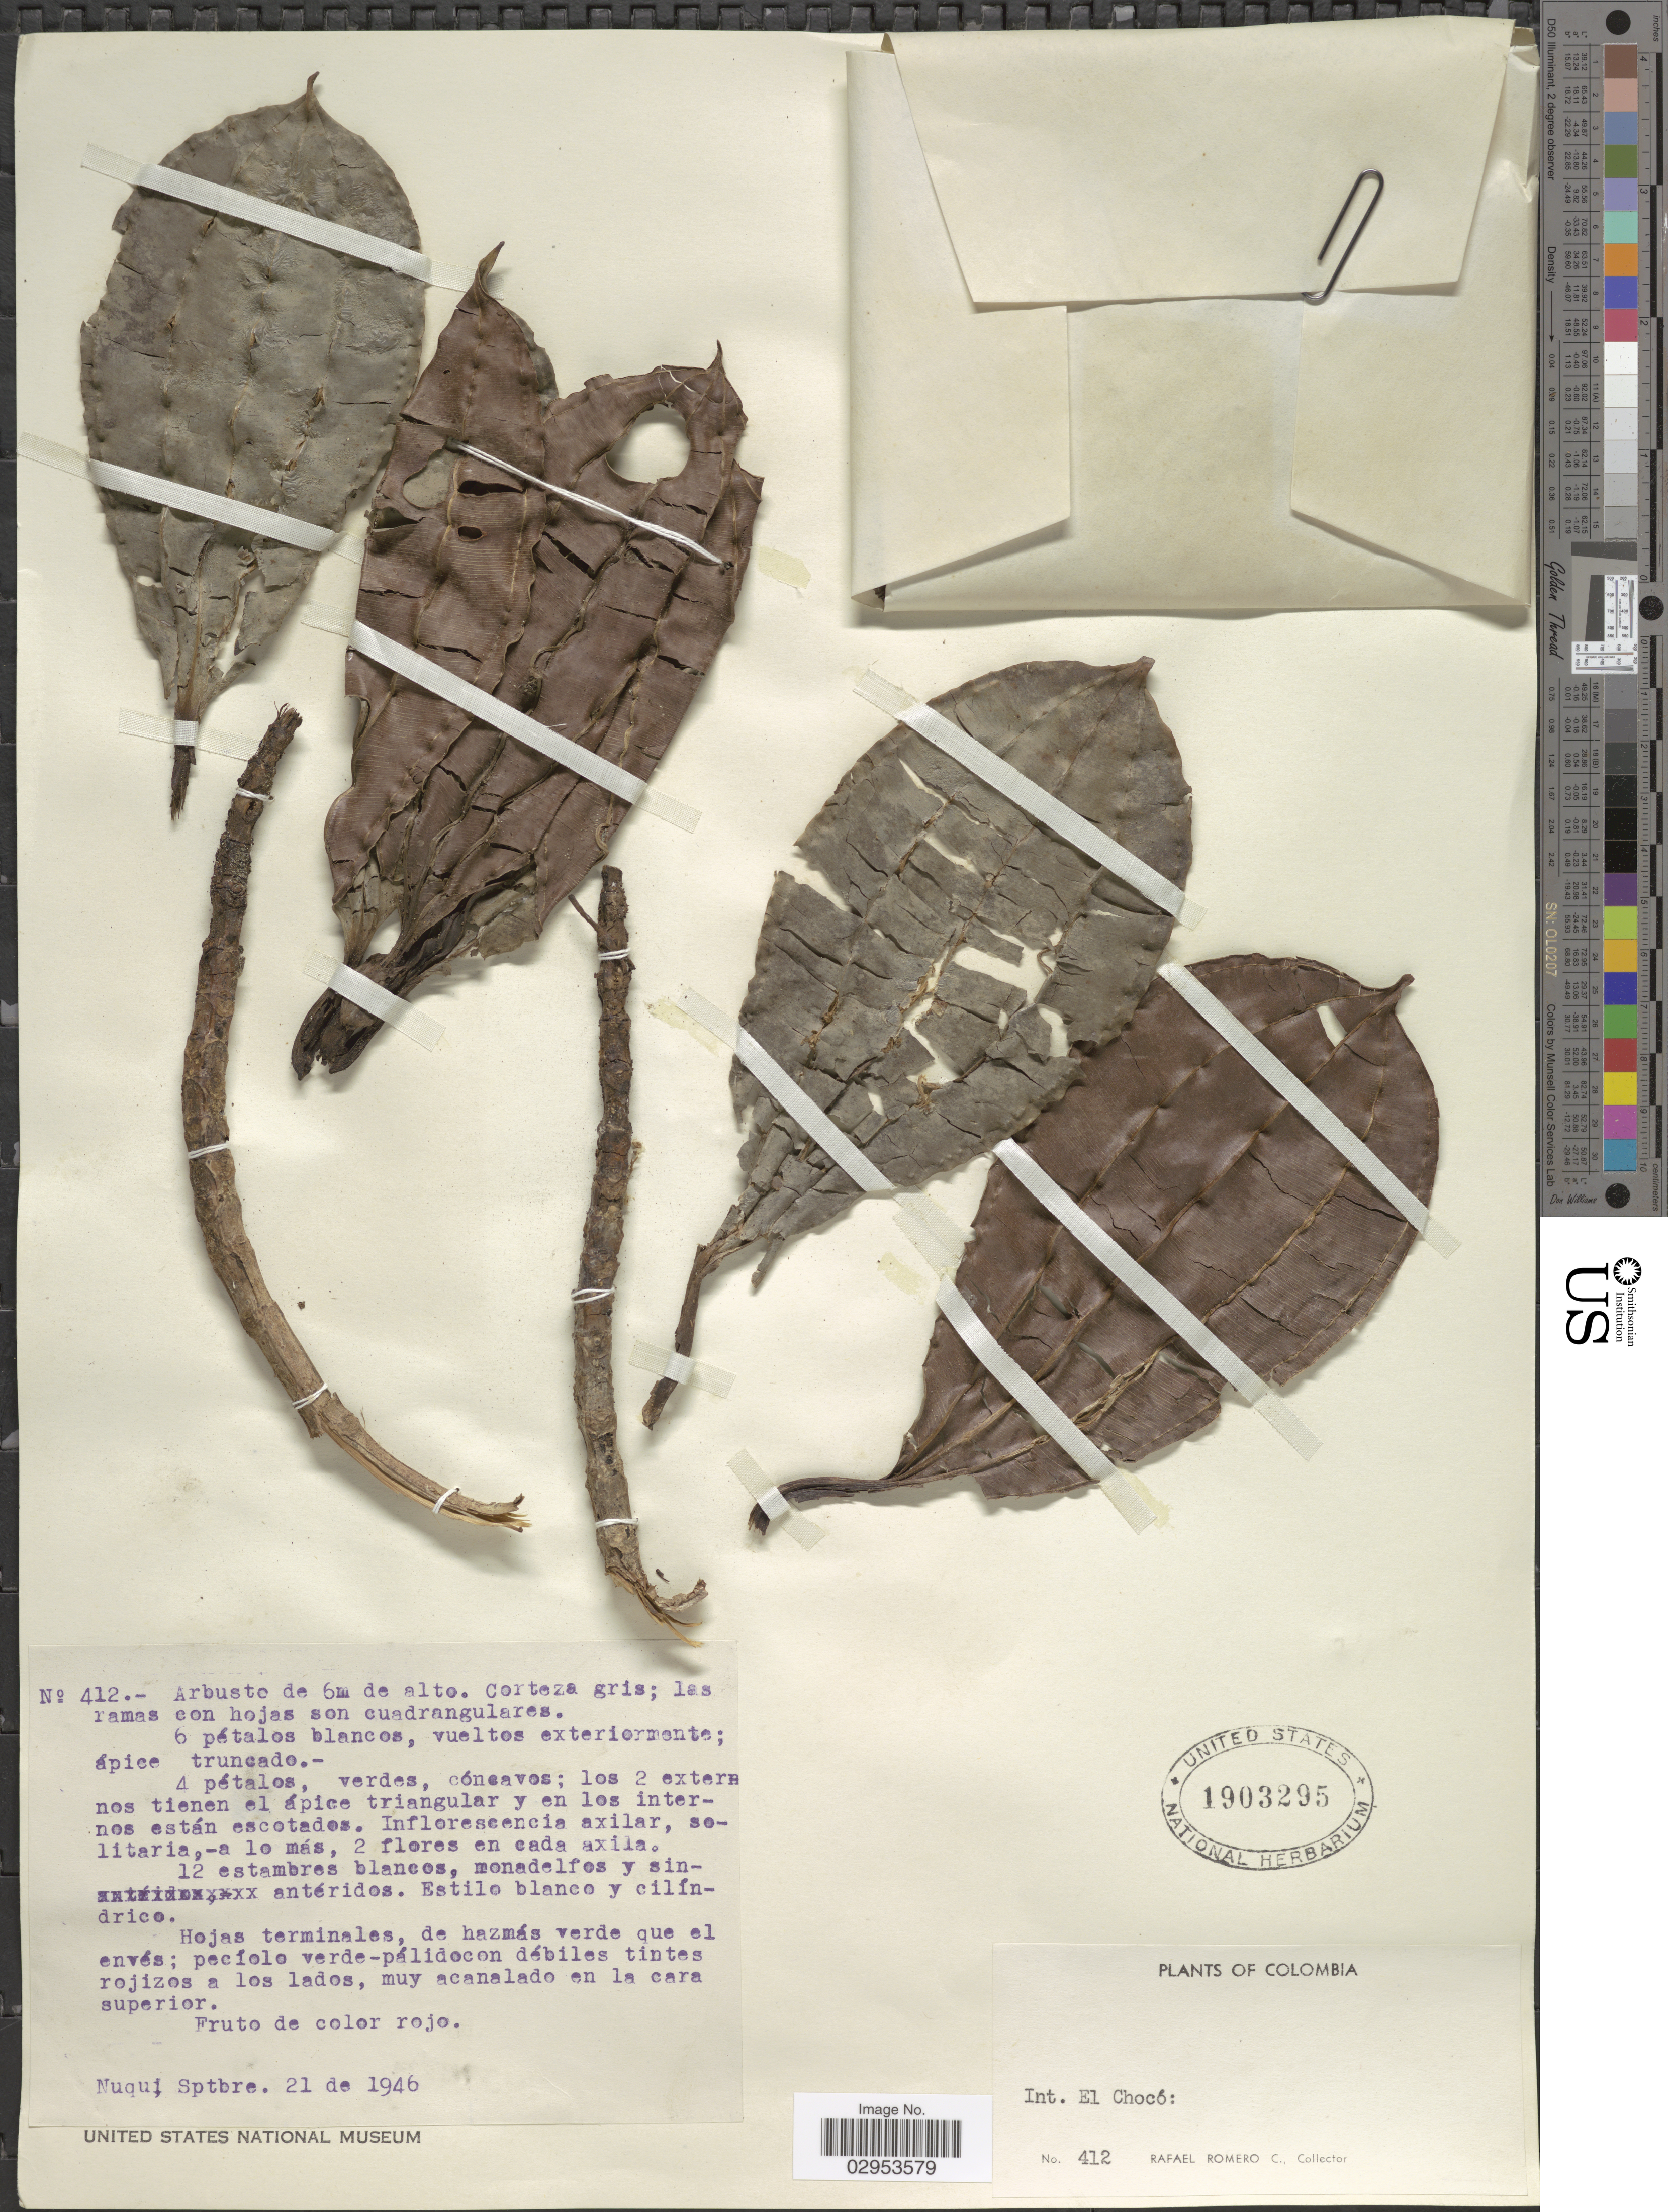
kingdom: Plantae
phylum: Tracheophyta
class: Magnoliopsida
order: Myrtales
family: Melastomataceae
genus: Blakea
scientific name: Blakea sp.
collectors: R. Romero Castañeda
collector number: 412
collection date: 1946-09-21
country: Colombia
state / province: Chocó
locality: Int. El Chocó. Nuqui. [unsure placement]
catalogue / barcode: US 1903295